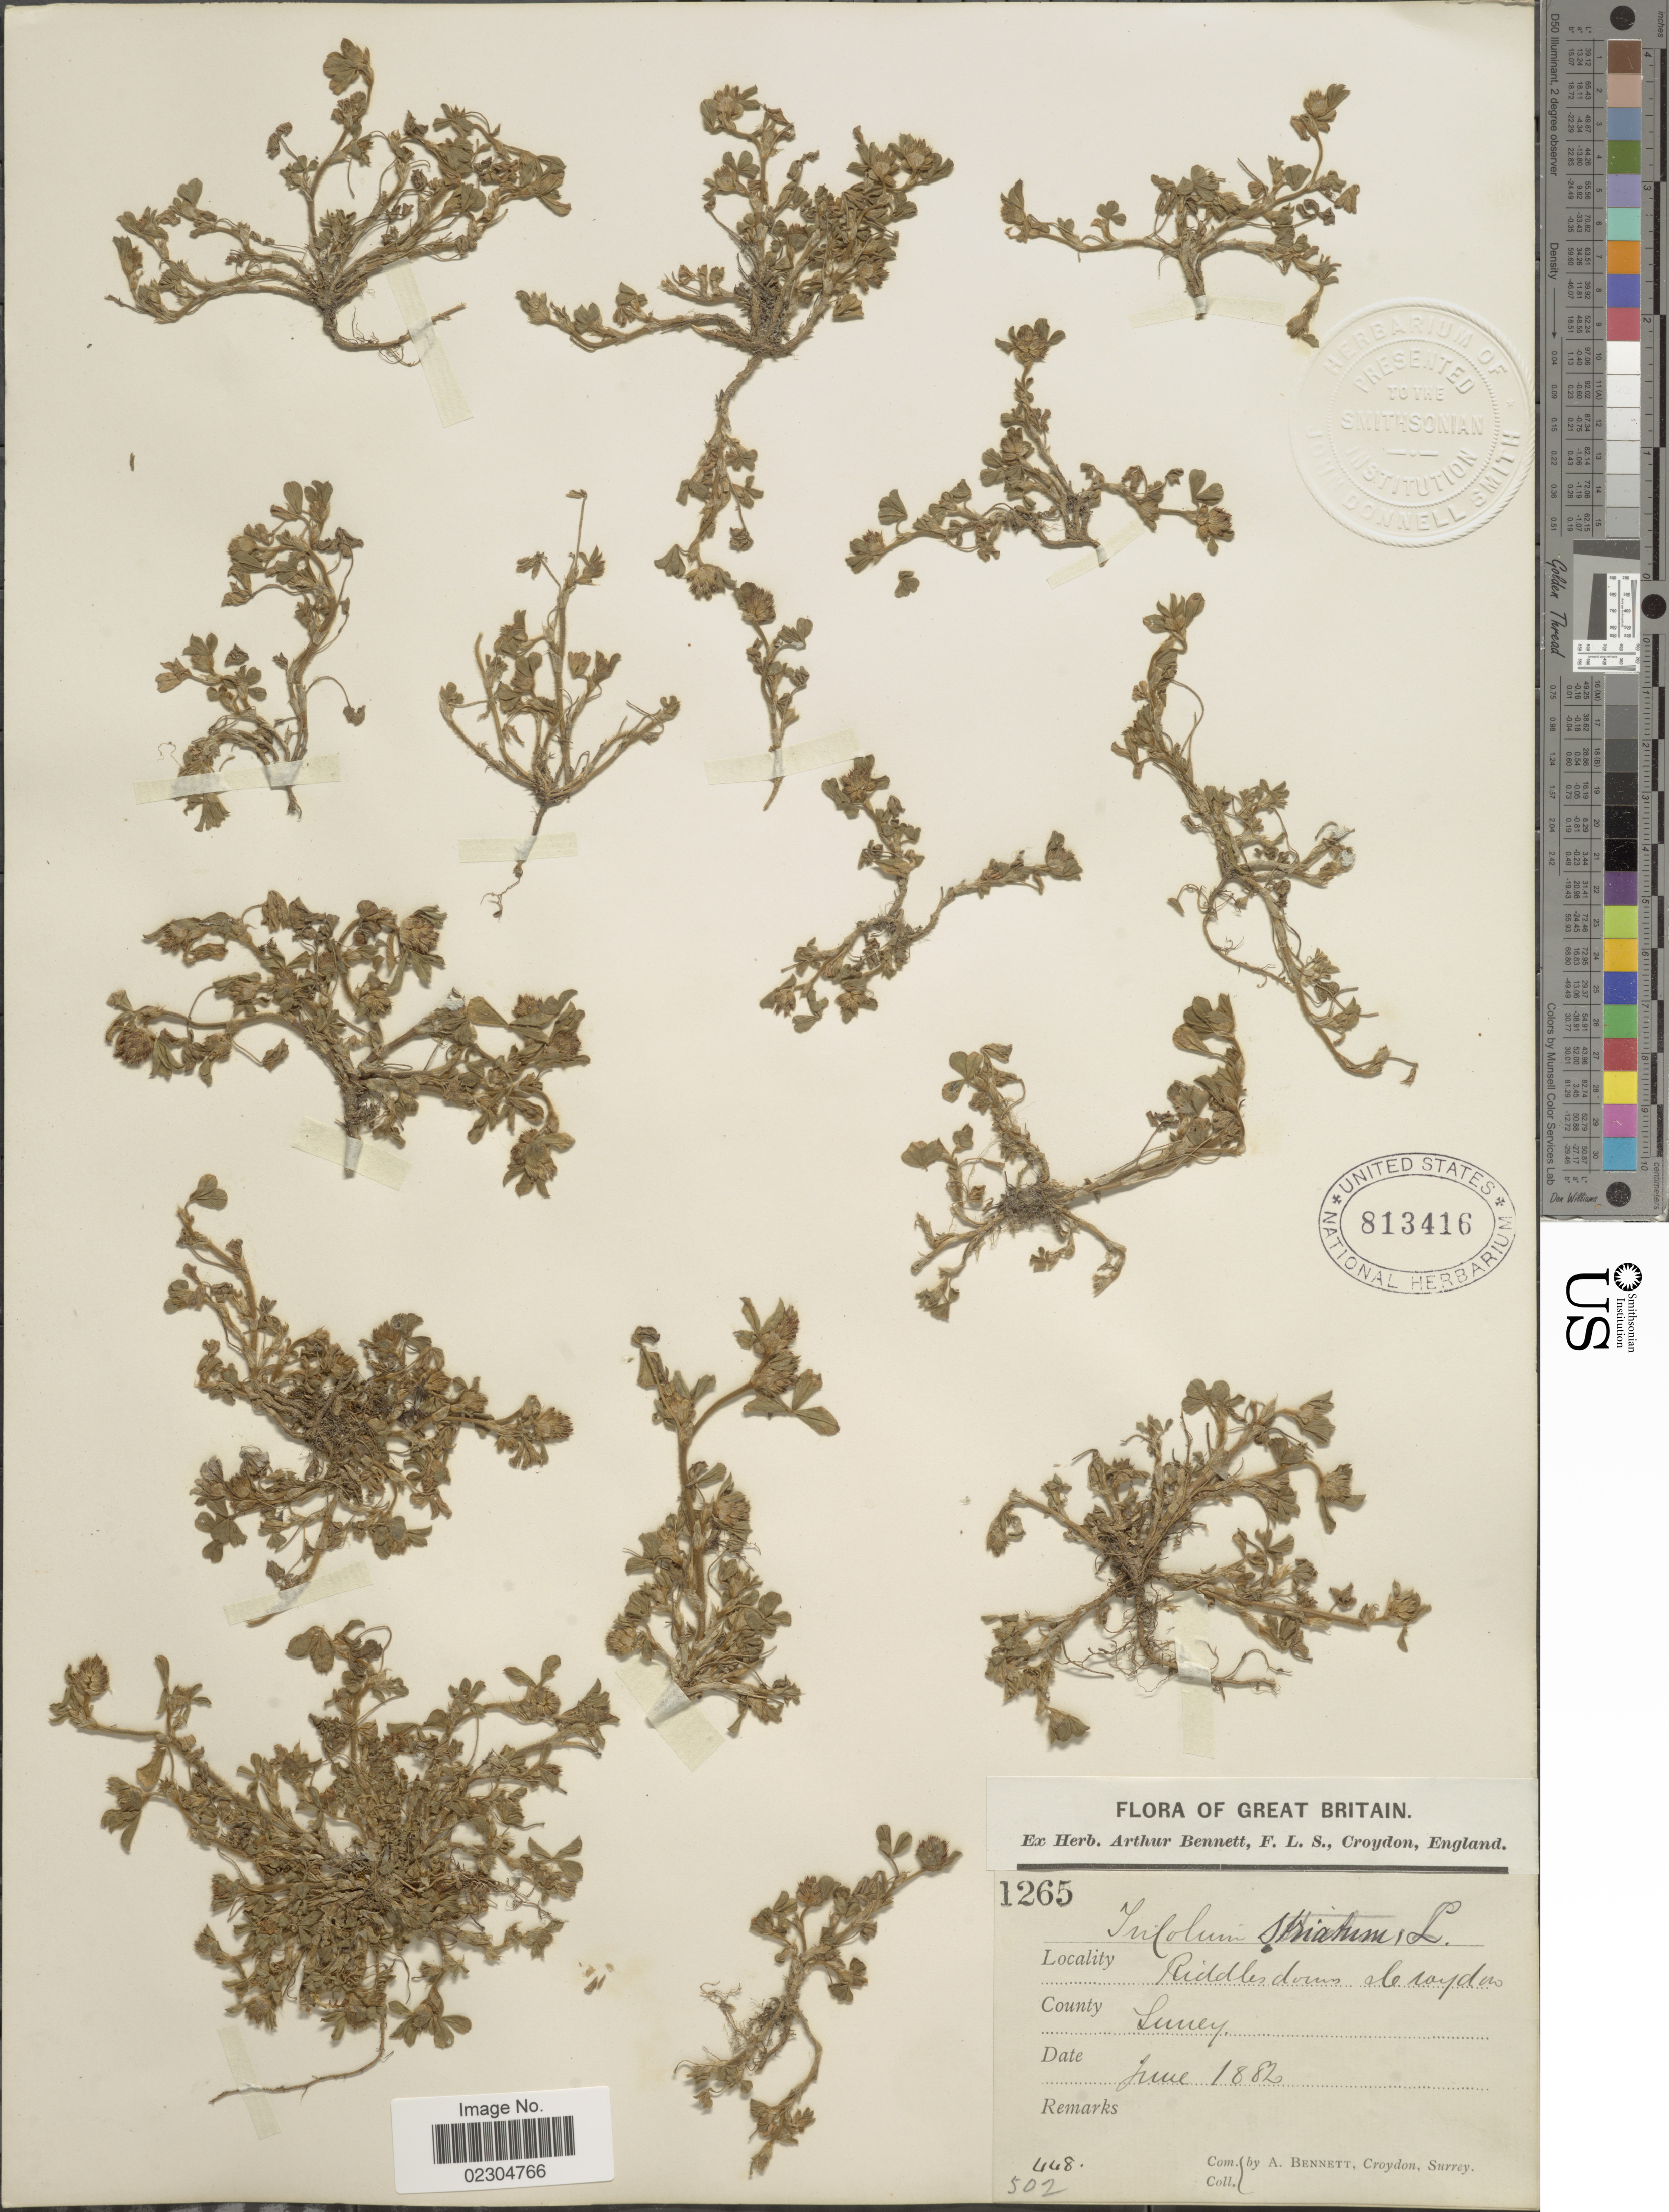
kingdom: Plantae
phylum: Tracheophyta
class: Magnoliopsida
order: Fabales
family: Fabaceae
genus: Trifolium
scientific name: Trifolium striatum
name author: L.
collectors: A. Bennett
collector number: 1265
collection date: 1882-06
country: United Kingdom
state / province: England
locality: County Surrey. Riddlesdown Croydon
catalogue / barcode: US 813416